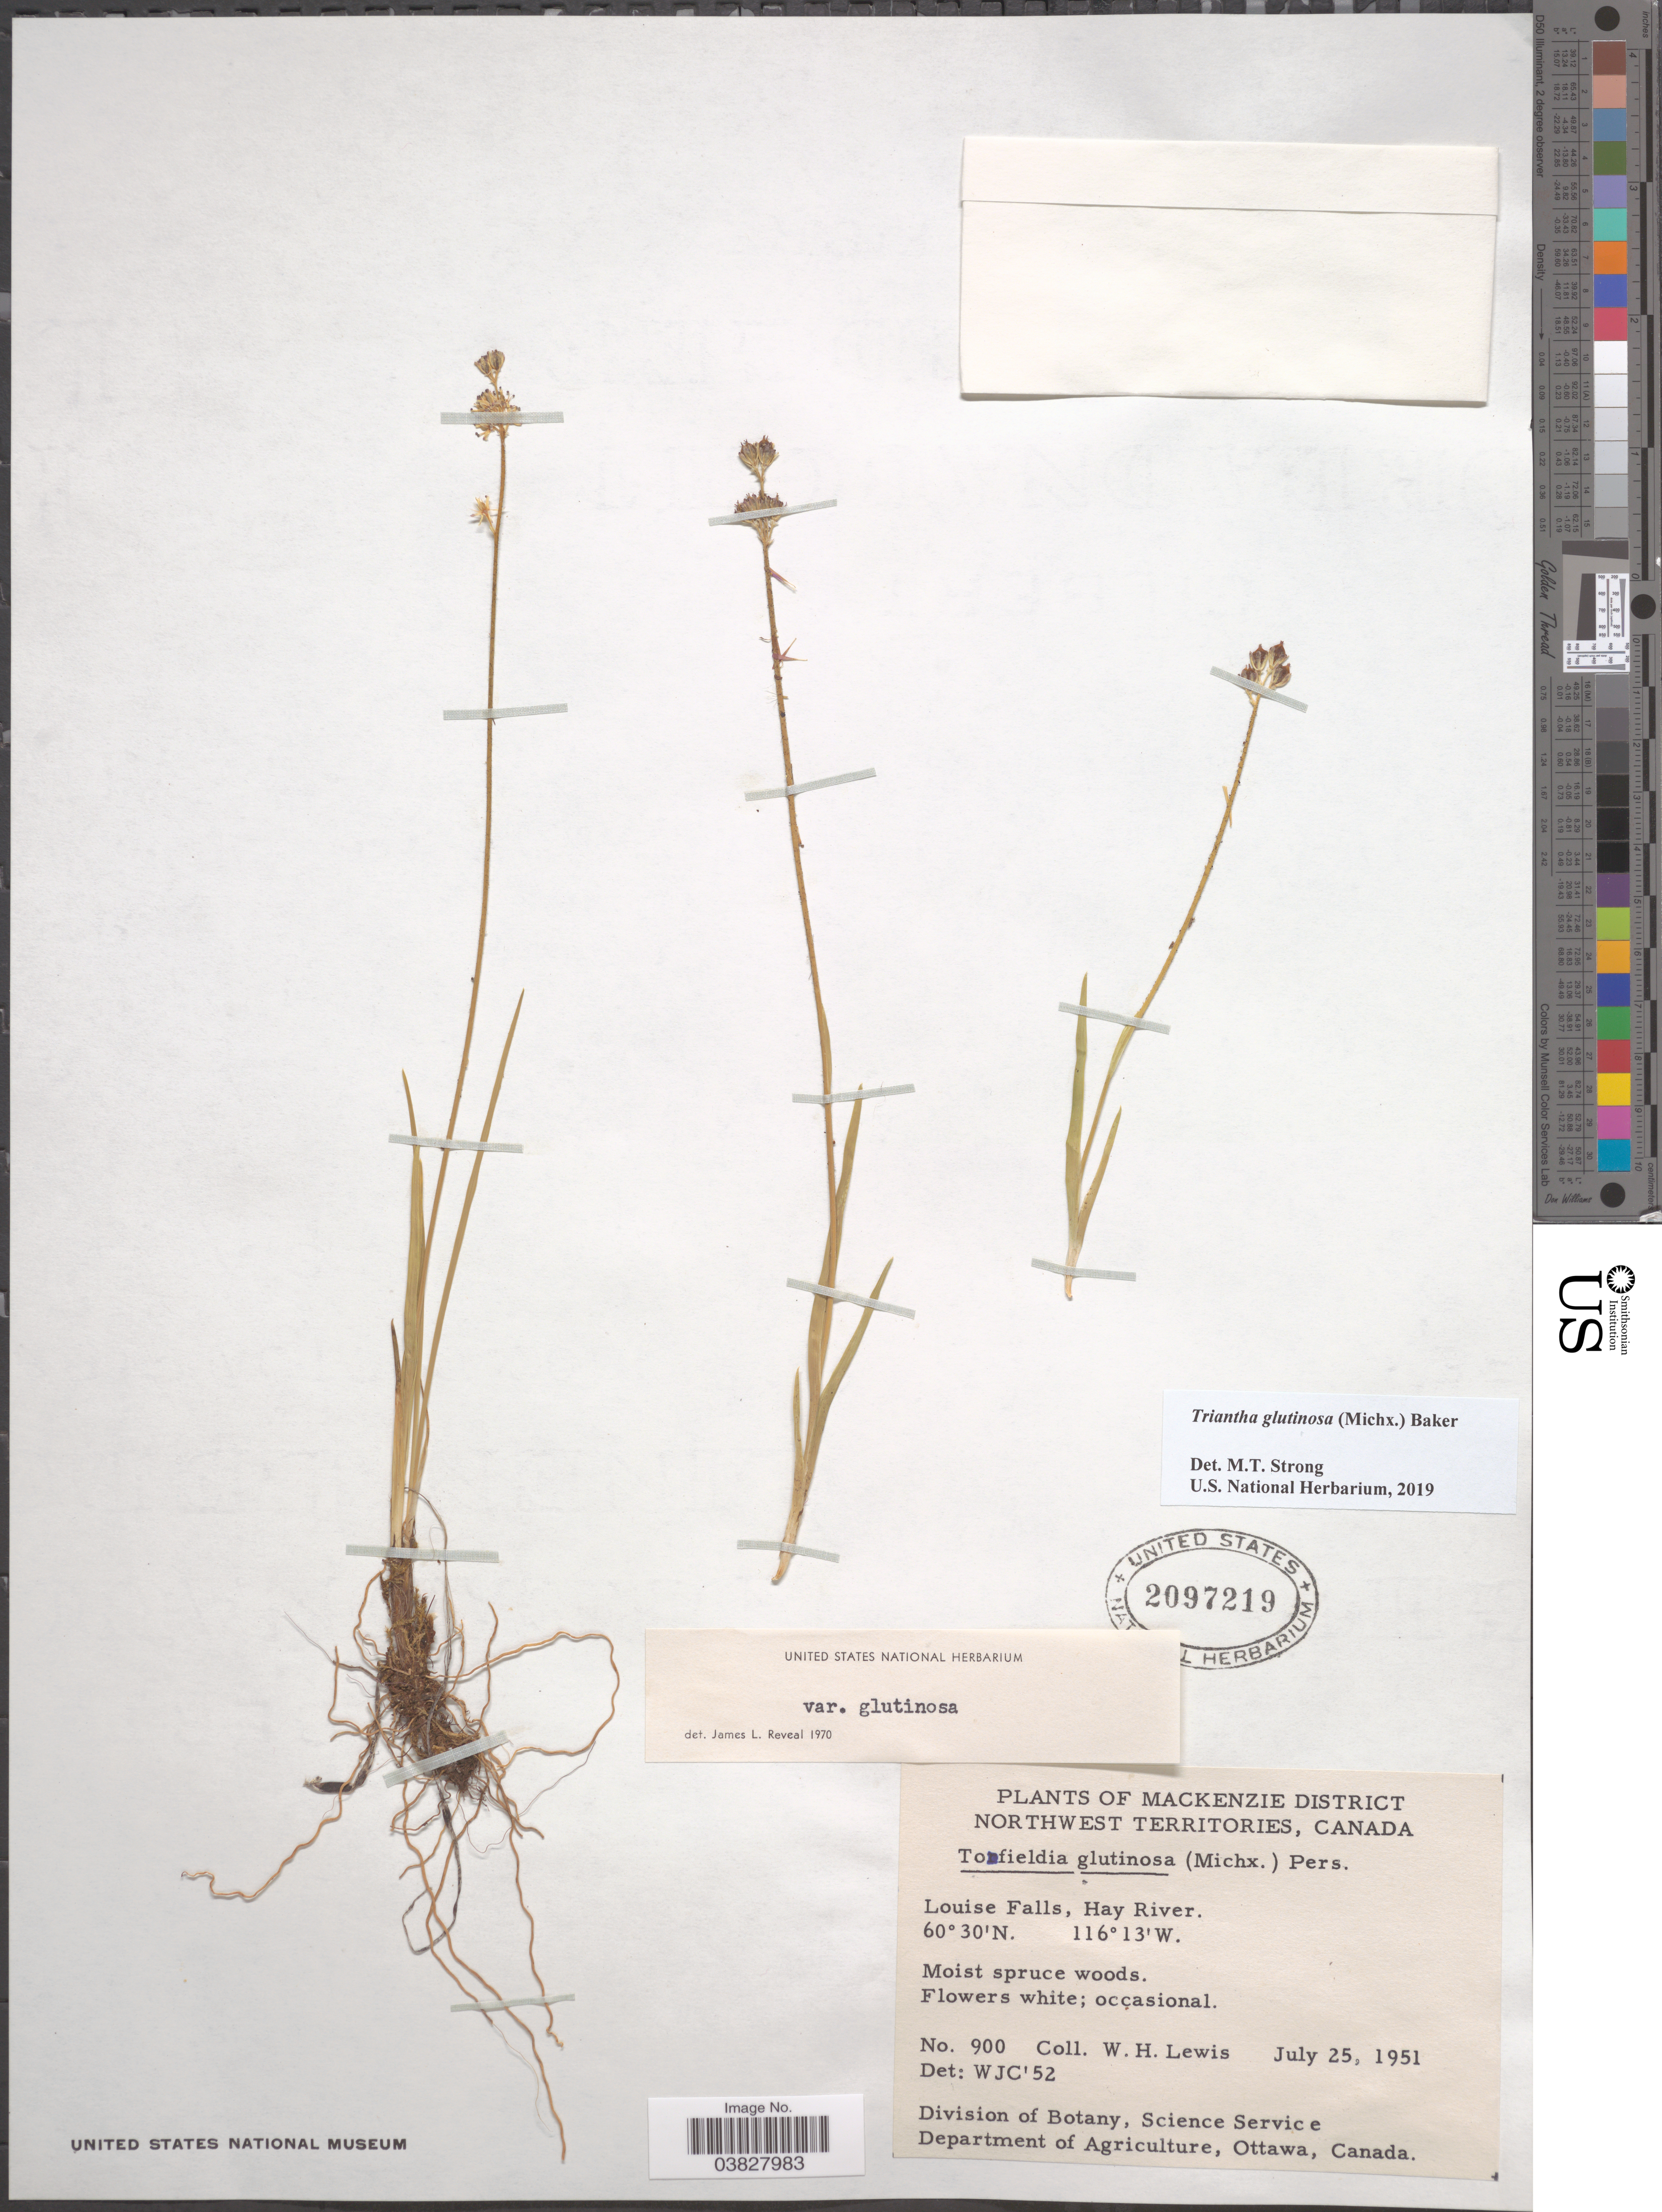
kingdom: Plantae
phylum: Tracheophyta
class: Liliopsida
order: Alismatales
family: Tofieldiaceae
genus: Triantha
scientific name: Triantha glutinosa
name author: (Michx.) Baker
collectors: W. H. Lewis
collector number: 900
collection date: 1951-07-25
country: Canada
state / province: Northwest Territories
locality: Mackenzie District. Louise Falls, Hay River.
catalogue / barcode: US 2097219